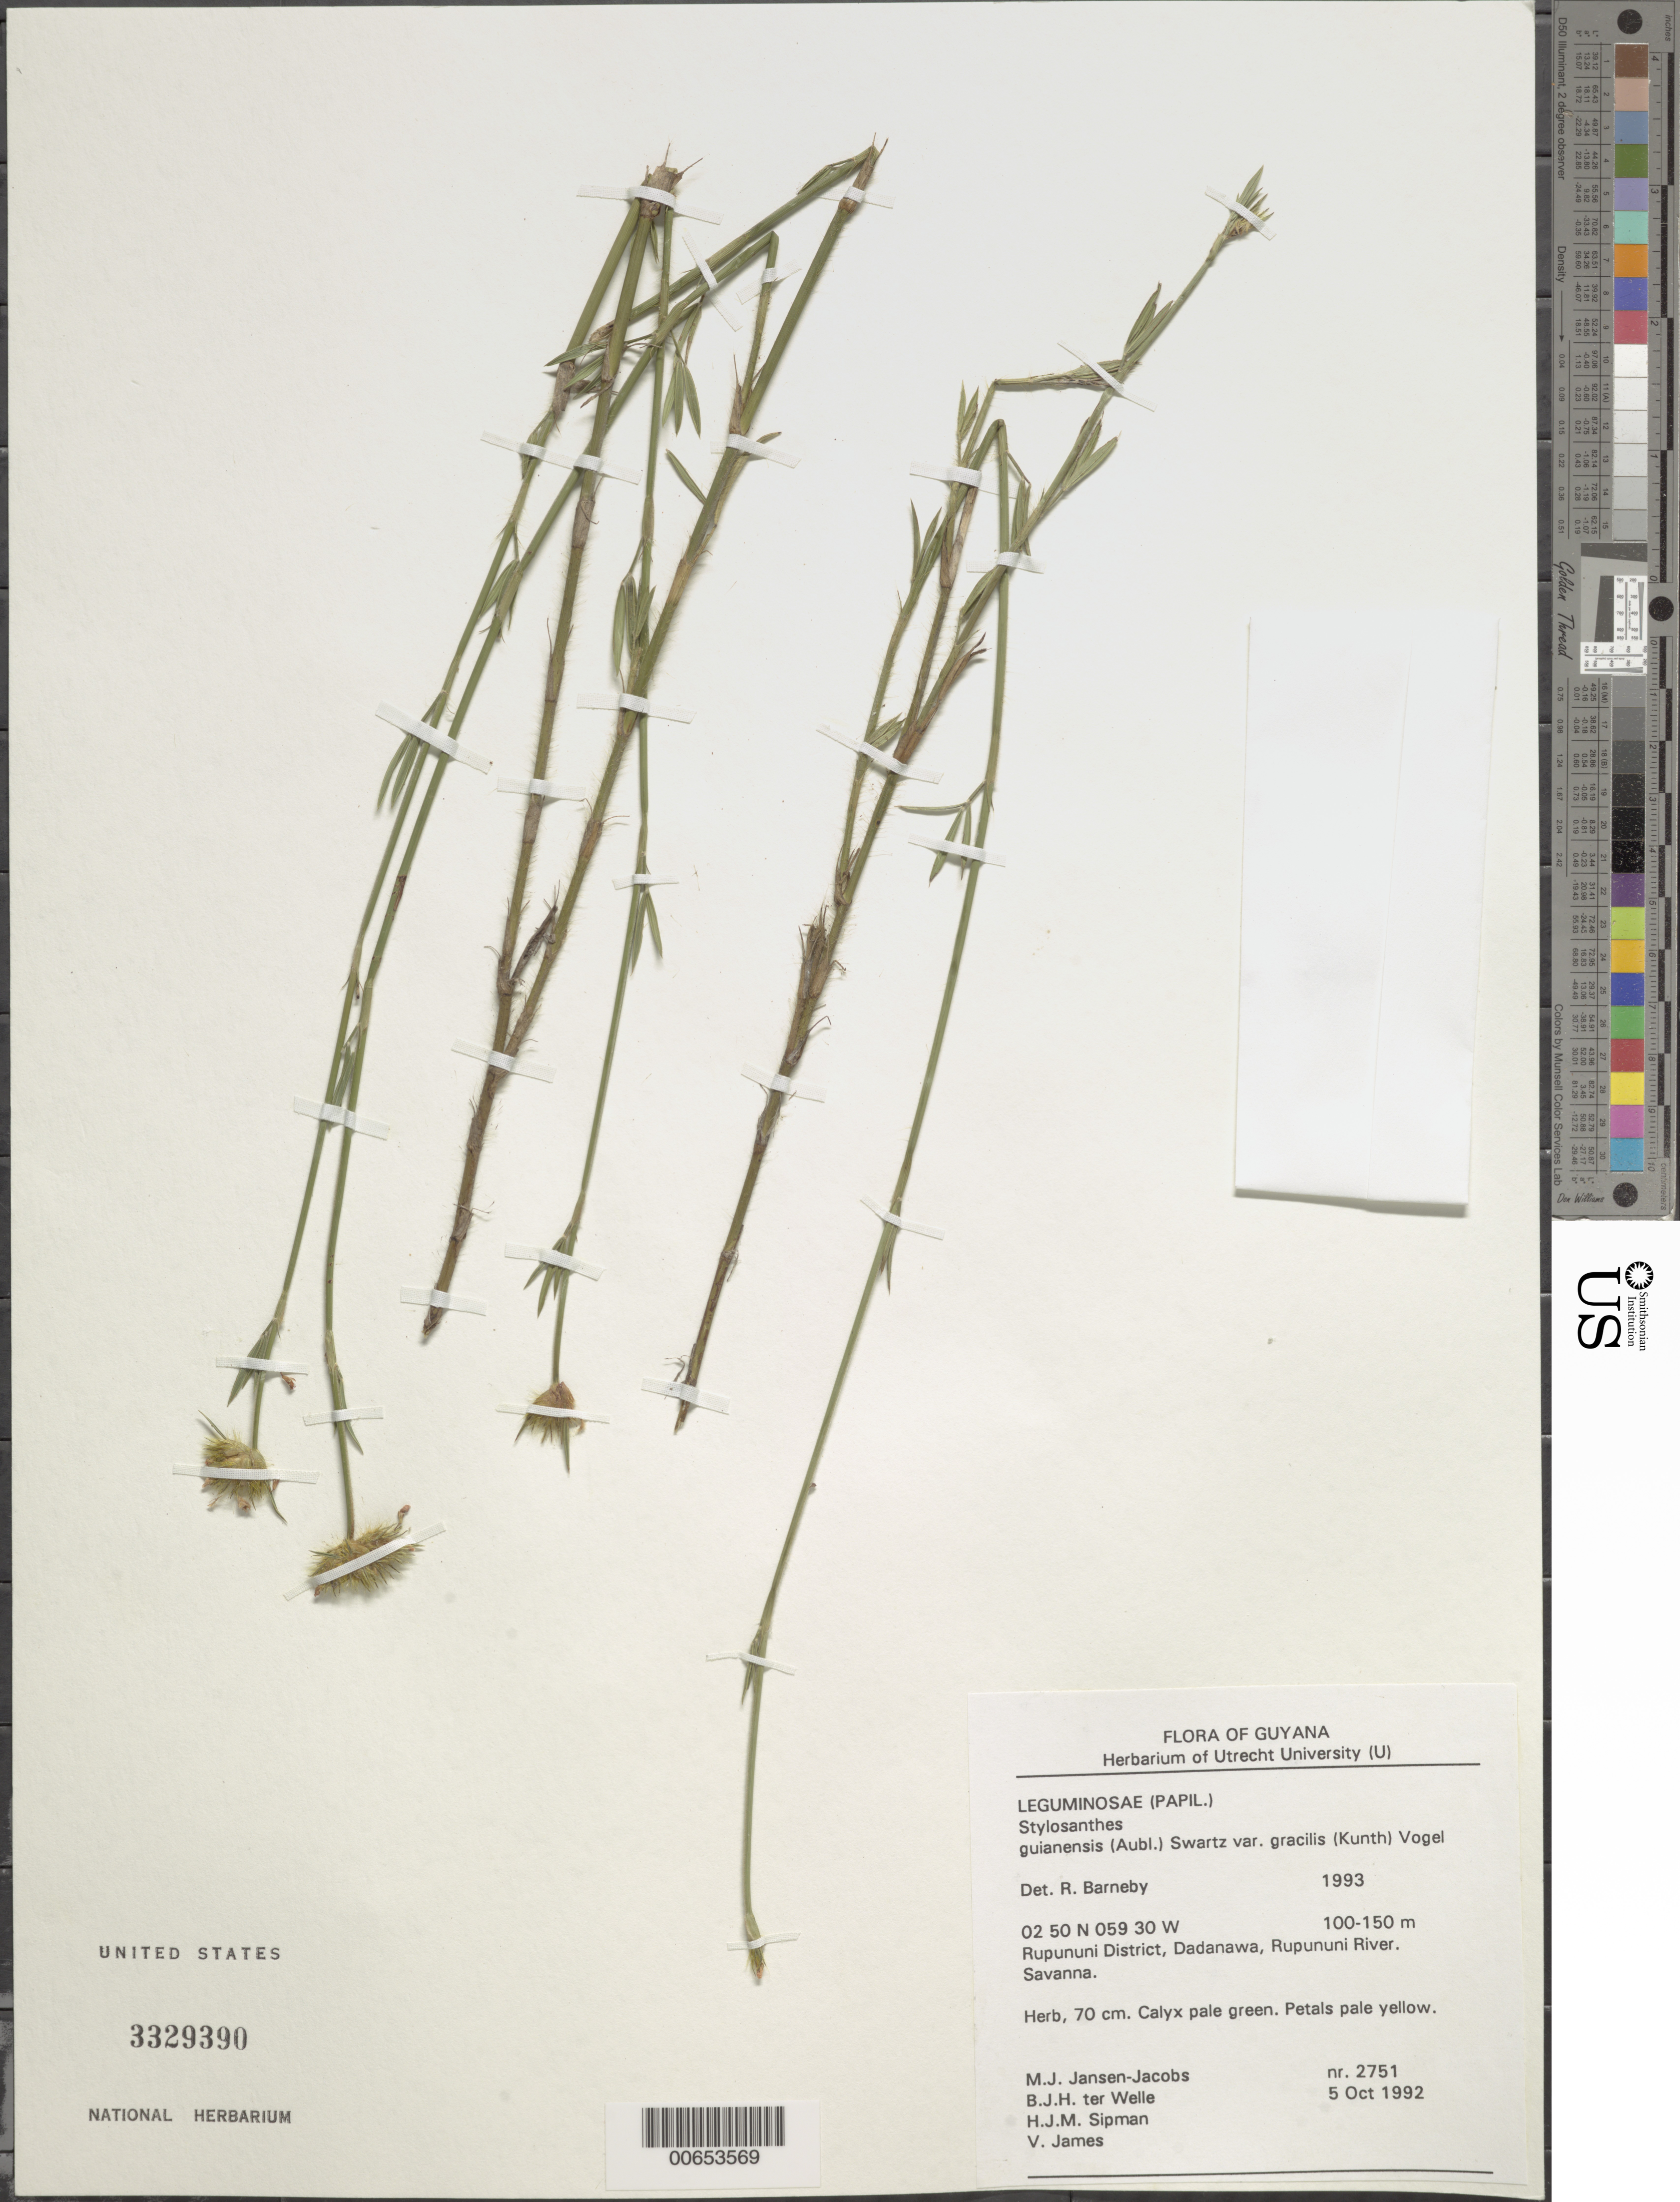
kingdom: Plantae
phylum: Tracheophyta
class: Magnoliopsida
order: Fabales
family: Fabaceae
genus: Stylosanthes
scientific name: Stylosanthes guianensis var. gracilis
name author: (Kunth) Vogel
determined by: Barneby, Rupert C., (NY)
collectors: M. J. Jansen-Jacobs, B. Welle, H. J. M. Sipman & V. James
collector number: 2751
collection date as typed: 5-Oct-92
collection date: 1992-10-05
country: Guyana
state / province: U. Takutu-U. Essequibo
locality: Rupununi District, Dadanawa, Rupununi River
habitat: Savanna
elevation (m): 100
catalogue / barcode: US 3329390